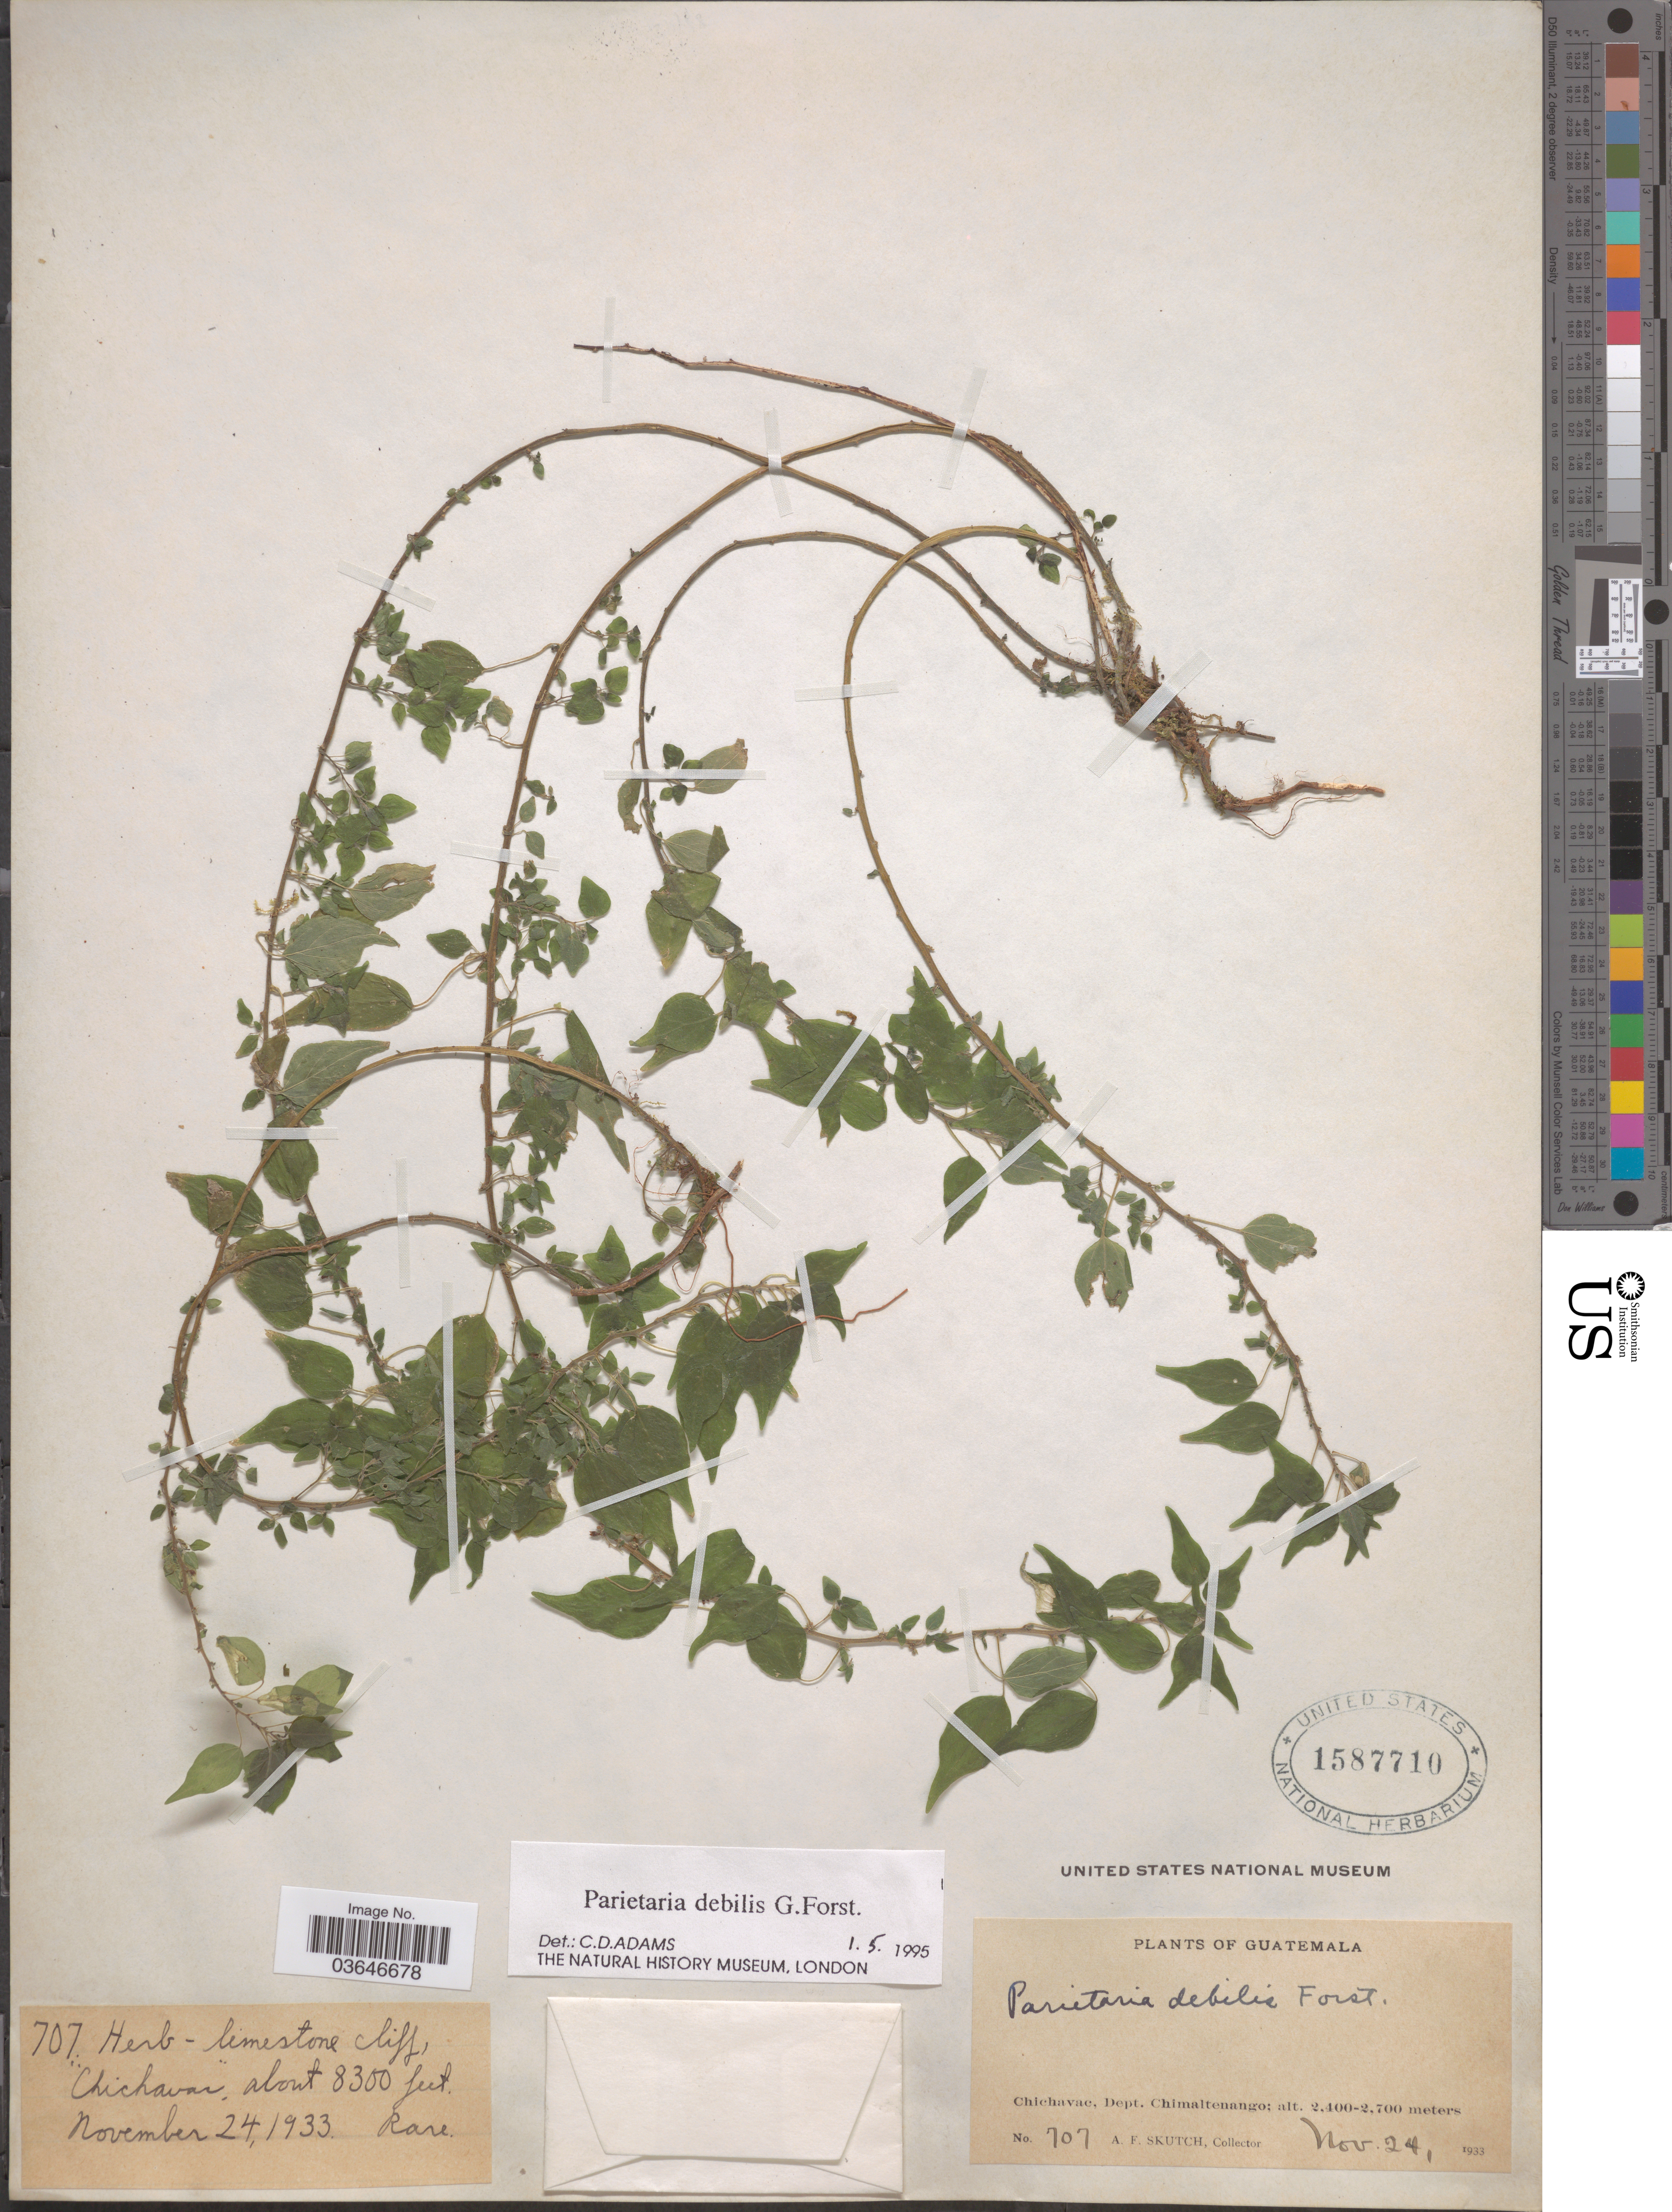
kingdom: Plantae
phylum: Tracheophyta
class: Magnoliopsida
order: Rosales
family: Urticaceae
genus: Parietaria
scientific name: Parietaria debilis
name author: G. Forst.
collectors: A. F. Skutch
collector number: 707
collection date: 1933-11-24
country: Guatemala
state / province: Chimaltenango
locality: Chichavac, Dept. Chimaltenango.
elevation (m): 2530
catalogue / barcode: US 1587710